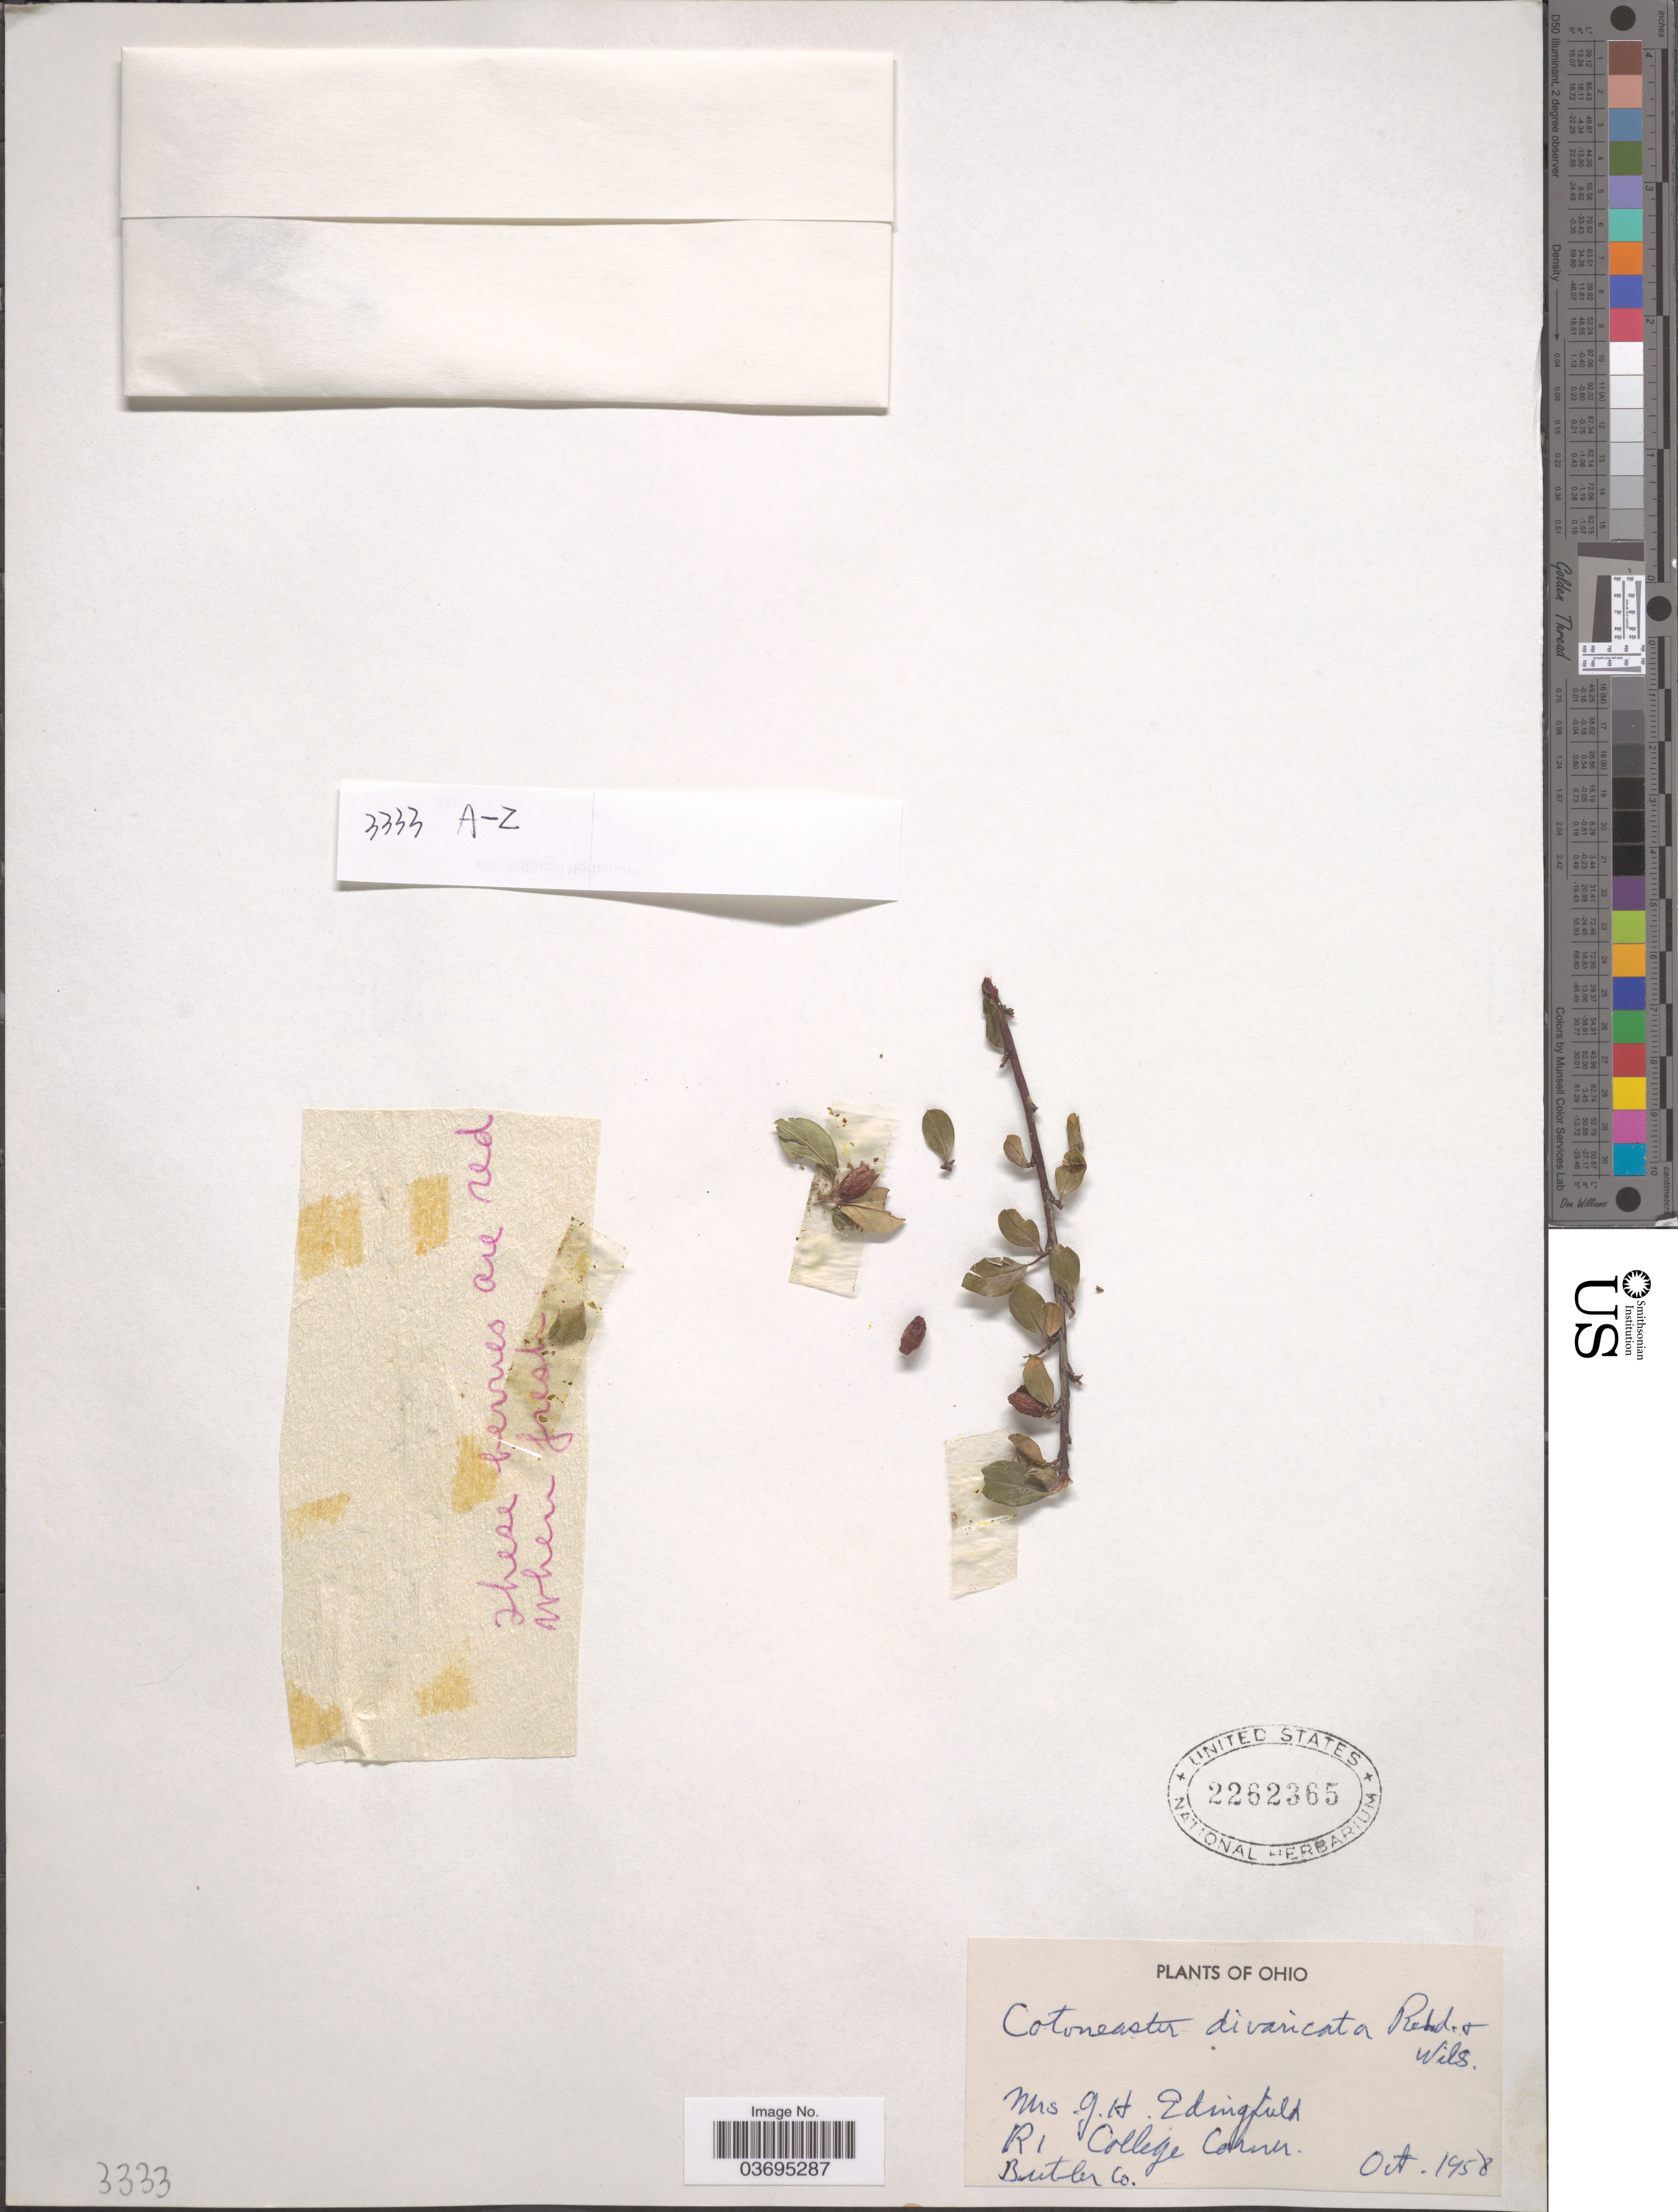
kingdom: Plantae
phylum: Tracheophyta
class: Magnoliopsida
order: Rosales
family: Rosaceae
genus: Cotoneaster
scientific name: Cotoneaster divaricatus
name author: Rehder & E.H. Wilson in Sarg.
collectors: G. Edingfield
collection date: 1958-10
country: United States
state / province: Ohio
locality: R1 College Corner. Butler Co.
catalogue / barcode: US 2262365